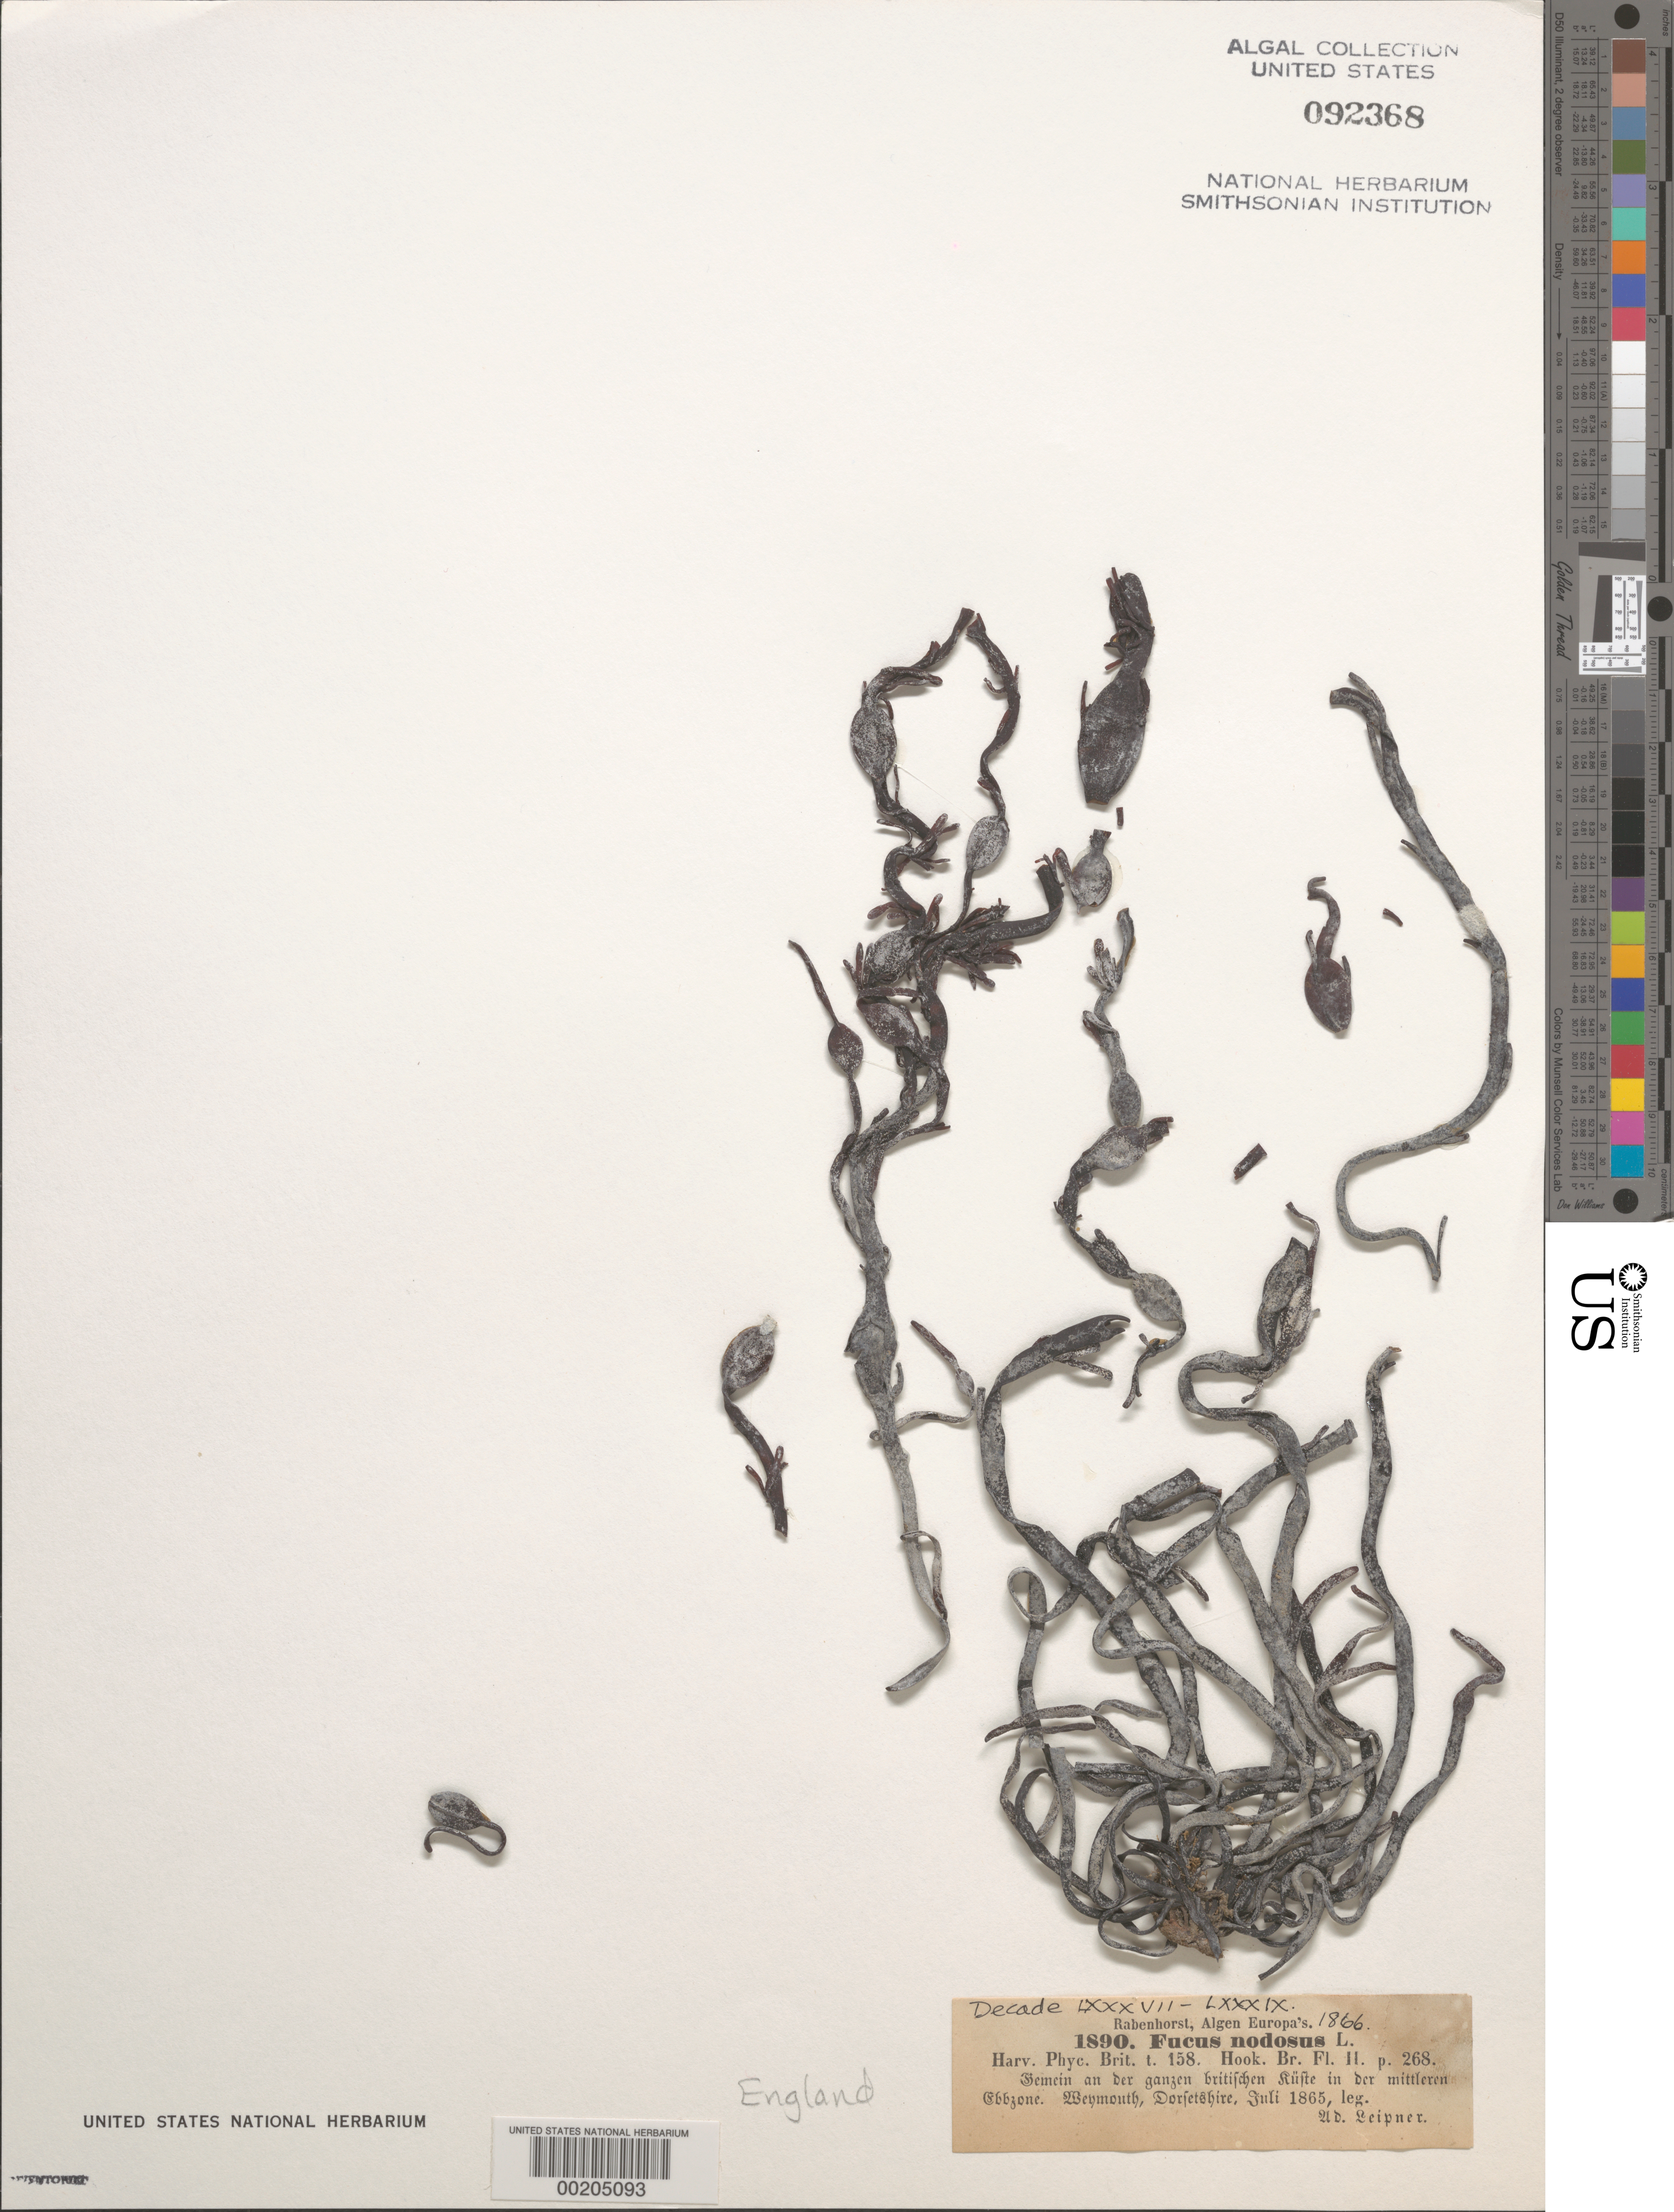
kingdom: Chromista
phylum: Ochrophyta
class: Phaeophyceae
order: Fucales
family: Fucaceae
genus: Ascophyllum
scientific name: Ascophyllum nodosum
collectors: A. Leipner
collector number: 1890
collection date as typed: Jul 1865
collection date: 1865-07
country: United Kingdom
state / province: England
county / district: Dorset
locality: Weymouth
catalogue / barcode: US 92368